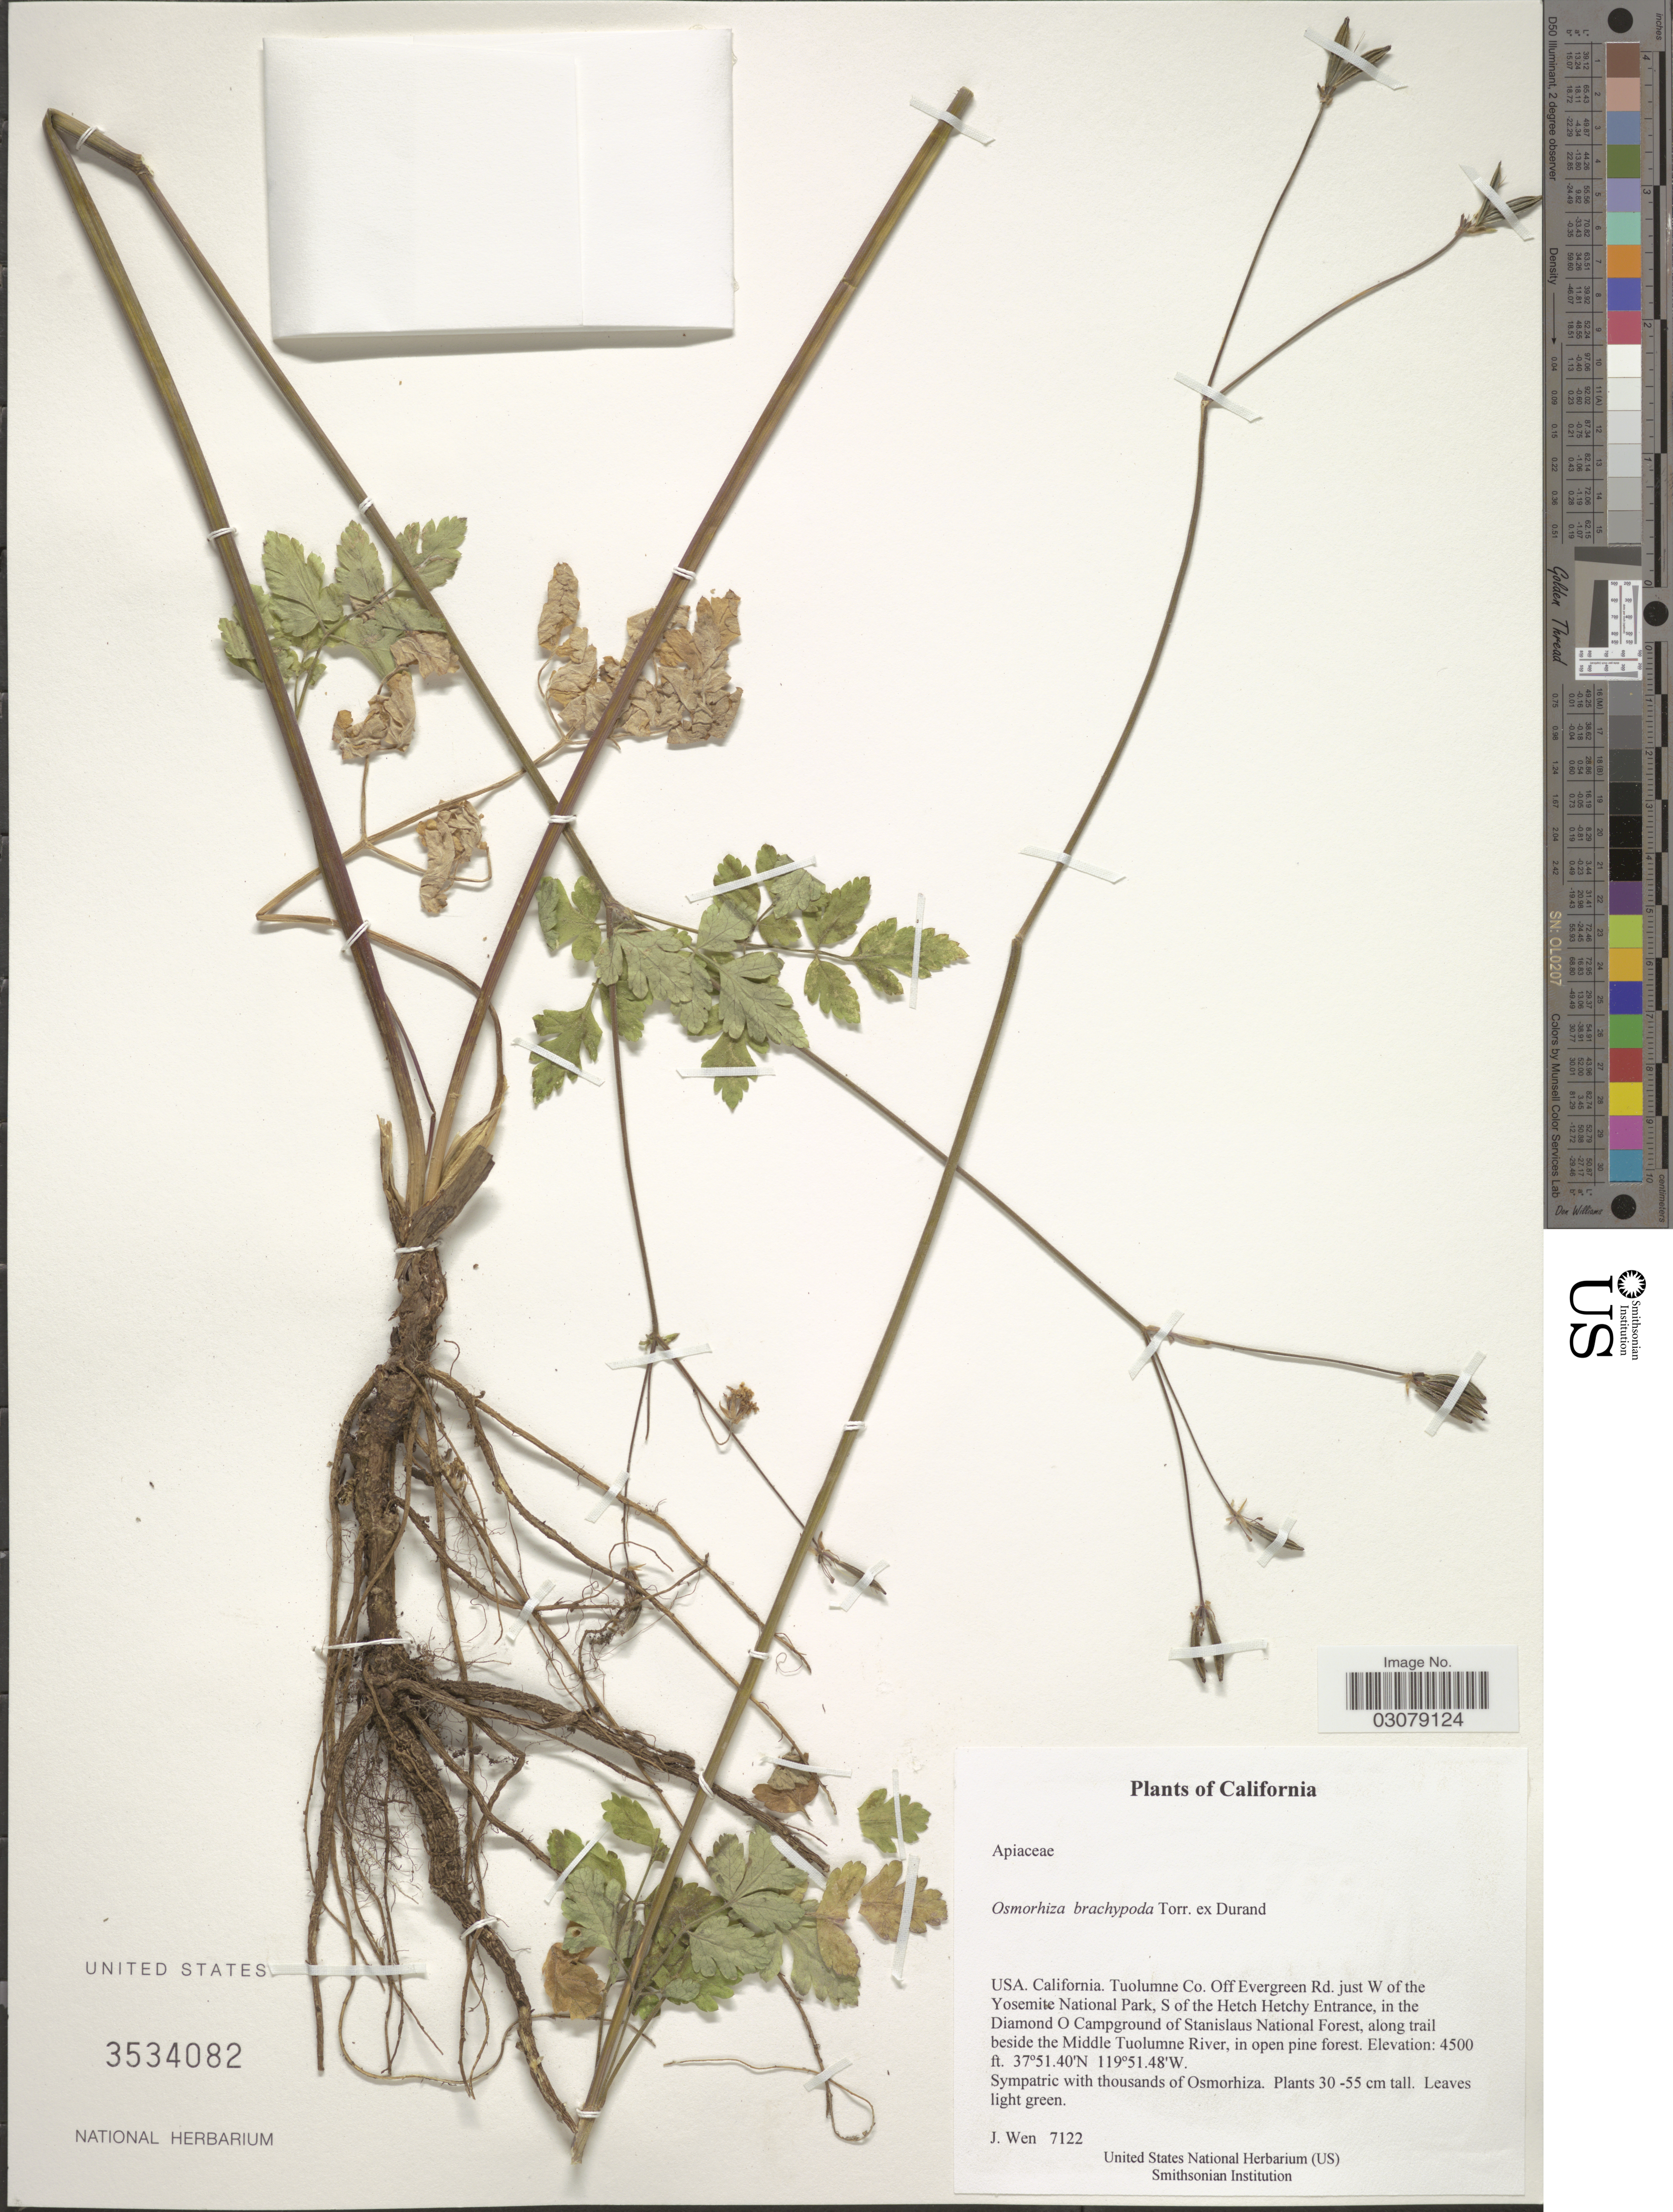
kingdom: Plantae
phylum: Tracheophyta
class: Magnoliopsida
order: Apiales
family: Apiaceae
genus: Osmorhiza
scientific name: Osmorhiza brachypoda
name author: Torr. ex Durand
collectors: J. Wen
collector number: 7122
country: United States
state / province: California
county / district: Tuolumne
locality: Tuolumne Co. Off Evergreen Rd. just W of the Yosemite National Park, S of the Hetch Hetchy Entrance, in the Diamond O Campground of Stanislaus National Forest, along trail beside the Middle Tuolumne River.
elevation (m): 1372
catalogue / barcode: US 3534082